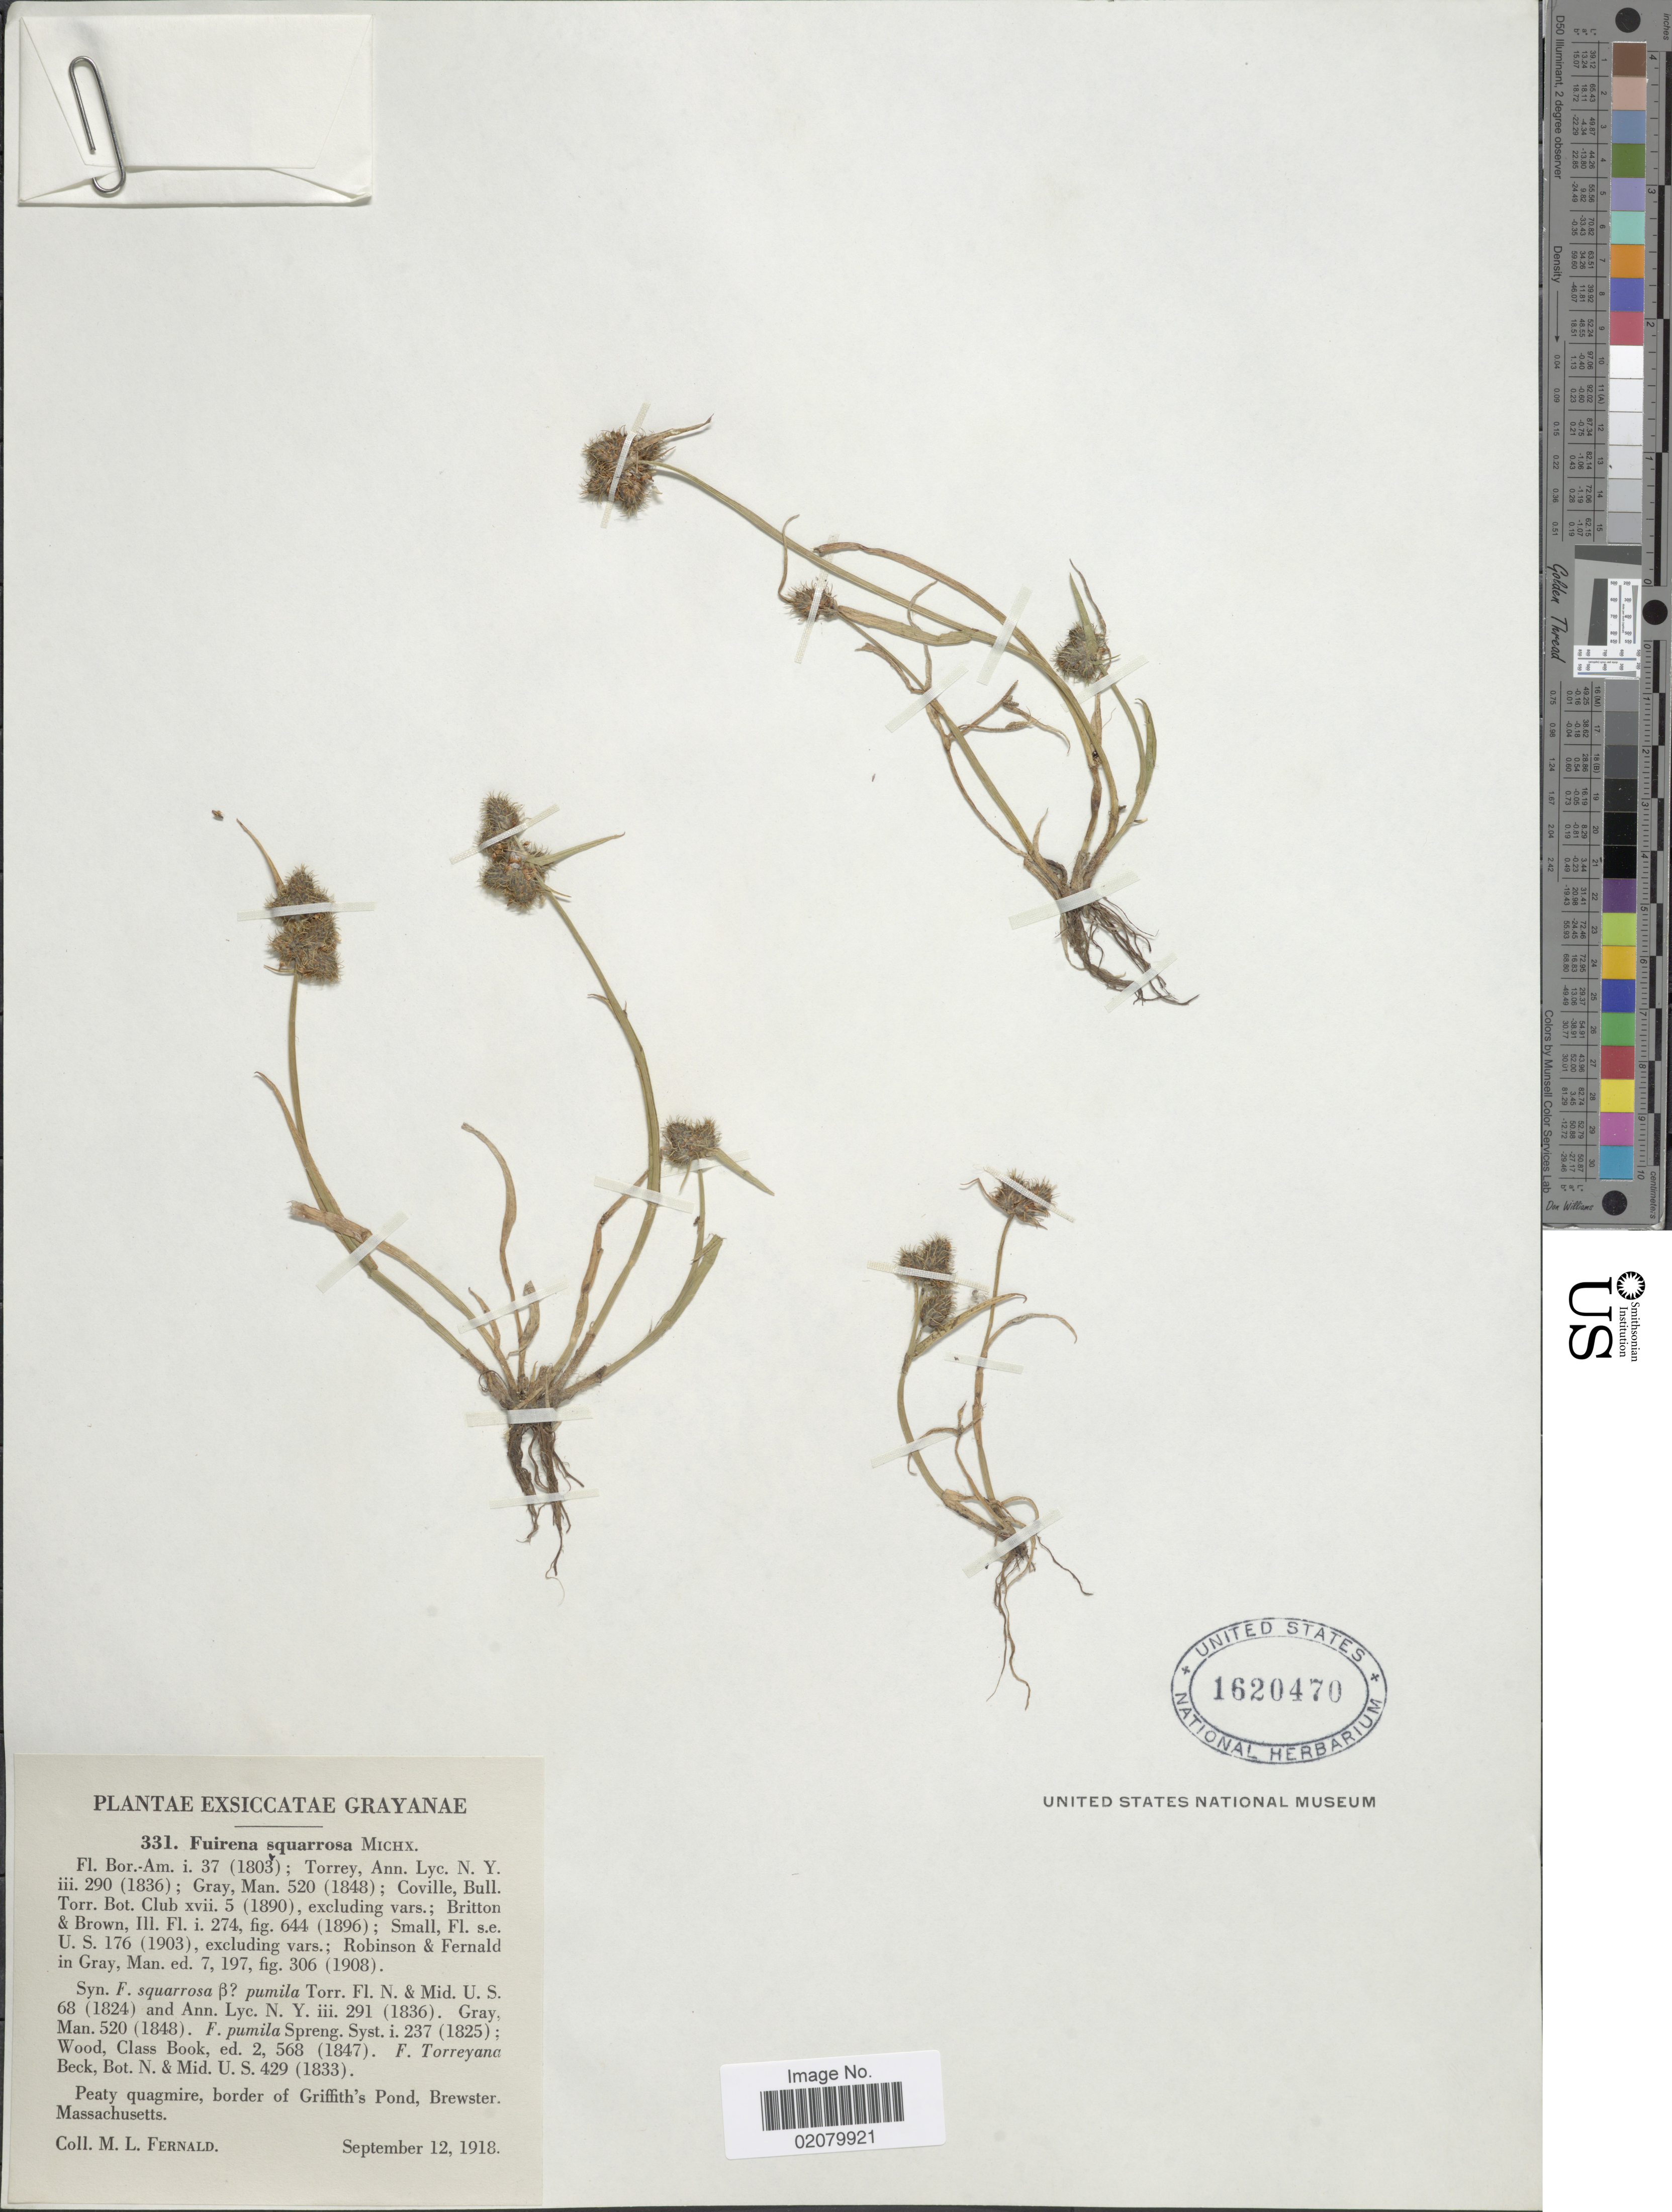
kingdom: Plantae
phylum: Tracheophyta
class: Liliopsida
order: Poales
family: Cyperaceae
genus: Fuirena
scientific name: Fuirena squarrosa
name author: Michx.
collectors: M. L. Fernald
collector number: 331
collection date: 1918-09-12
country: United States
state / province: Massachusetts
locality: Peaty quagmire, border of Griffith's Pond, Brewster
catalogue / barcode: US 1620470